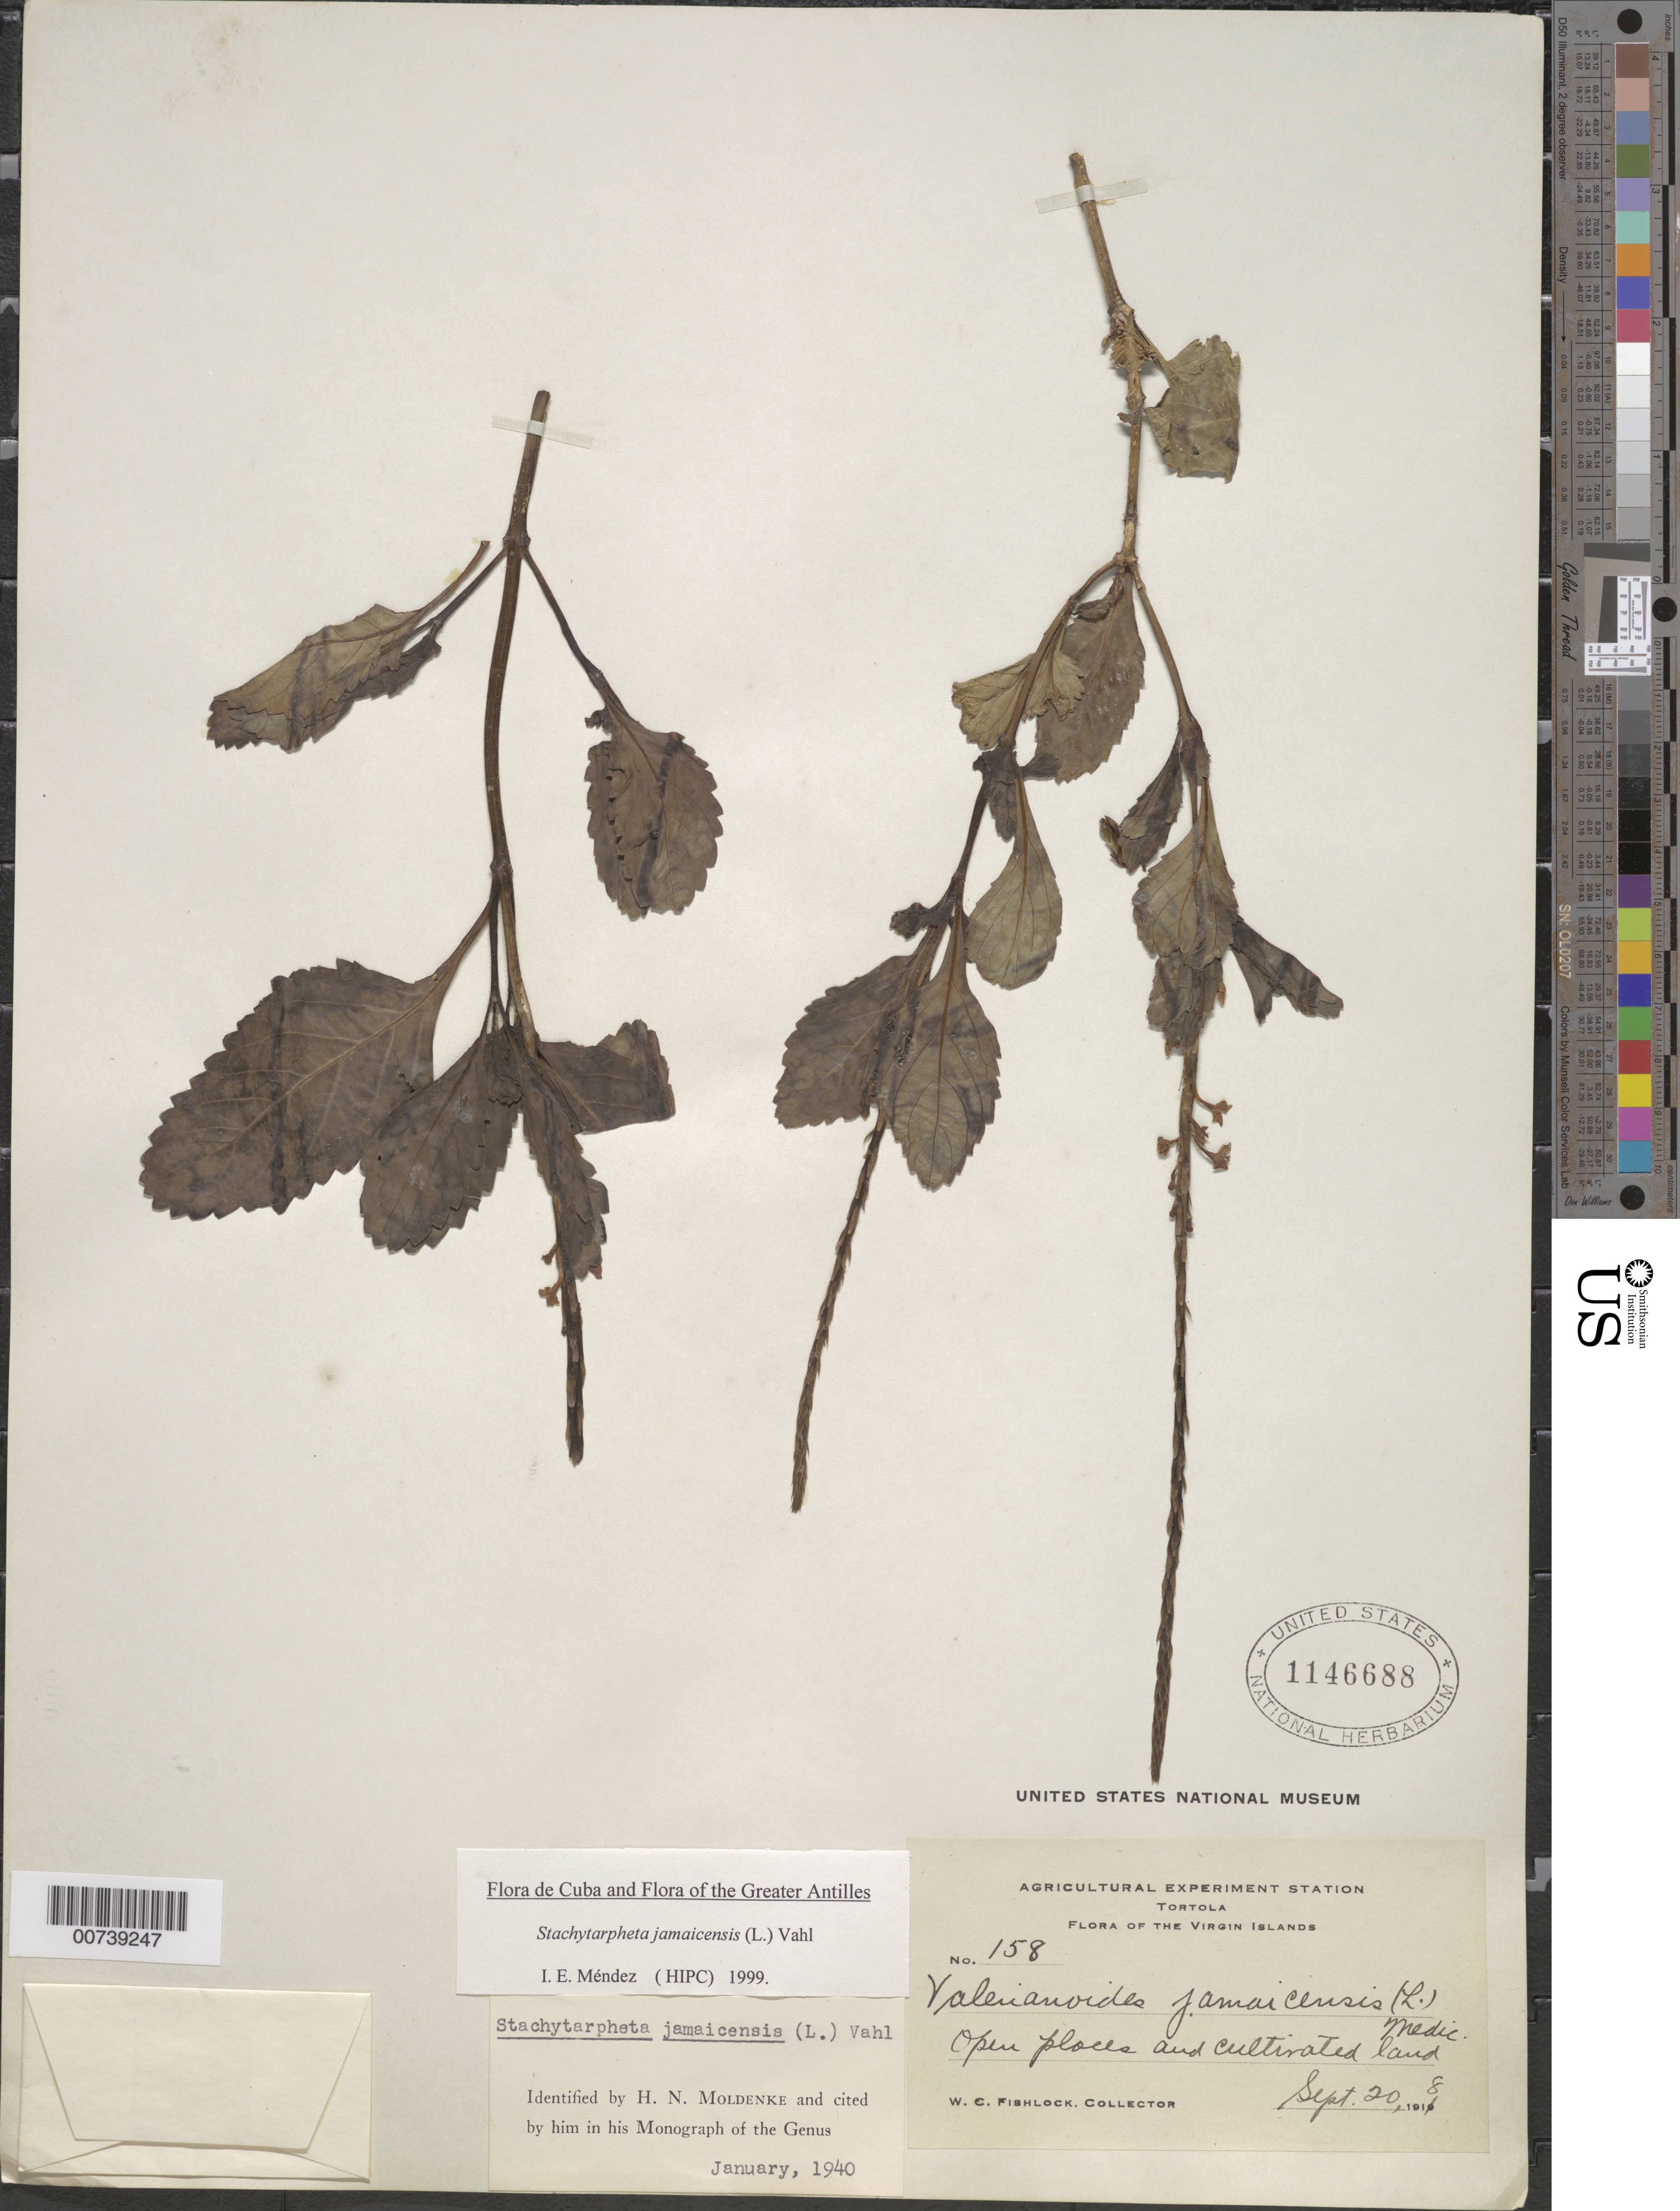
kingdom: Plantae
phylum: Tracheophyta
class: Magnoliopsida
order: Lamiales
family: Verbenaceae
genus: Stachytarpheta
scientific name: Stachytarpheta jamaicensis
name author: (L.) Vahl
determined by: Méndez, Isidro E., (HIPC)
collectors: W. Fishlock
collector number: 158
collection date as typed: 20 Sep 1918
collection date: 1918-09-20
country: British Virgin Islands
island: Tortola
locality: Open places and cultivated land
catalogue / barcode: US 1146688